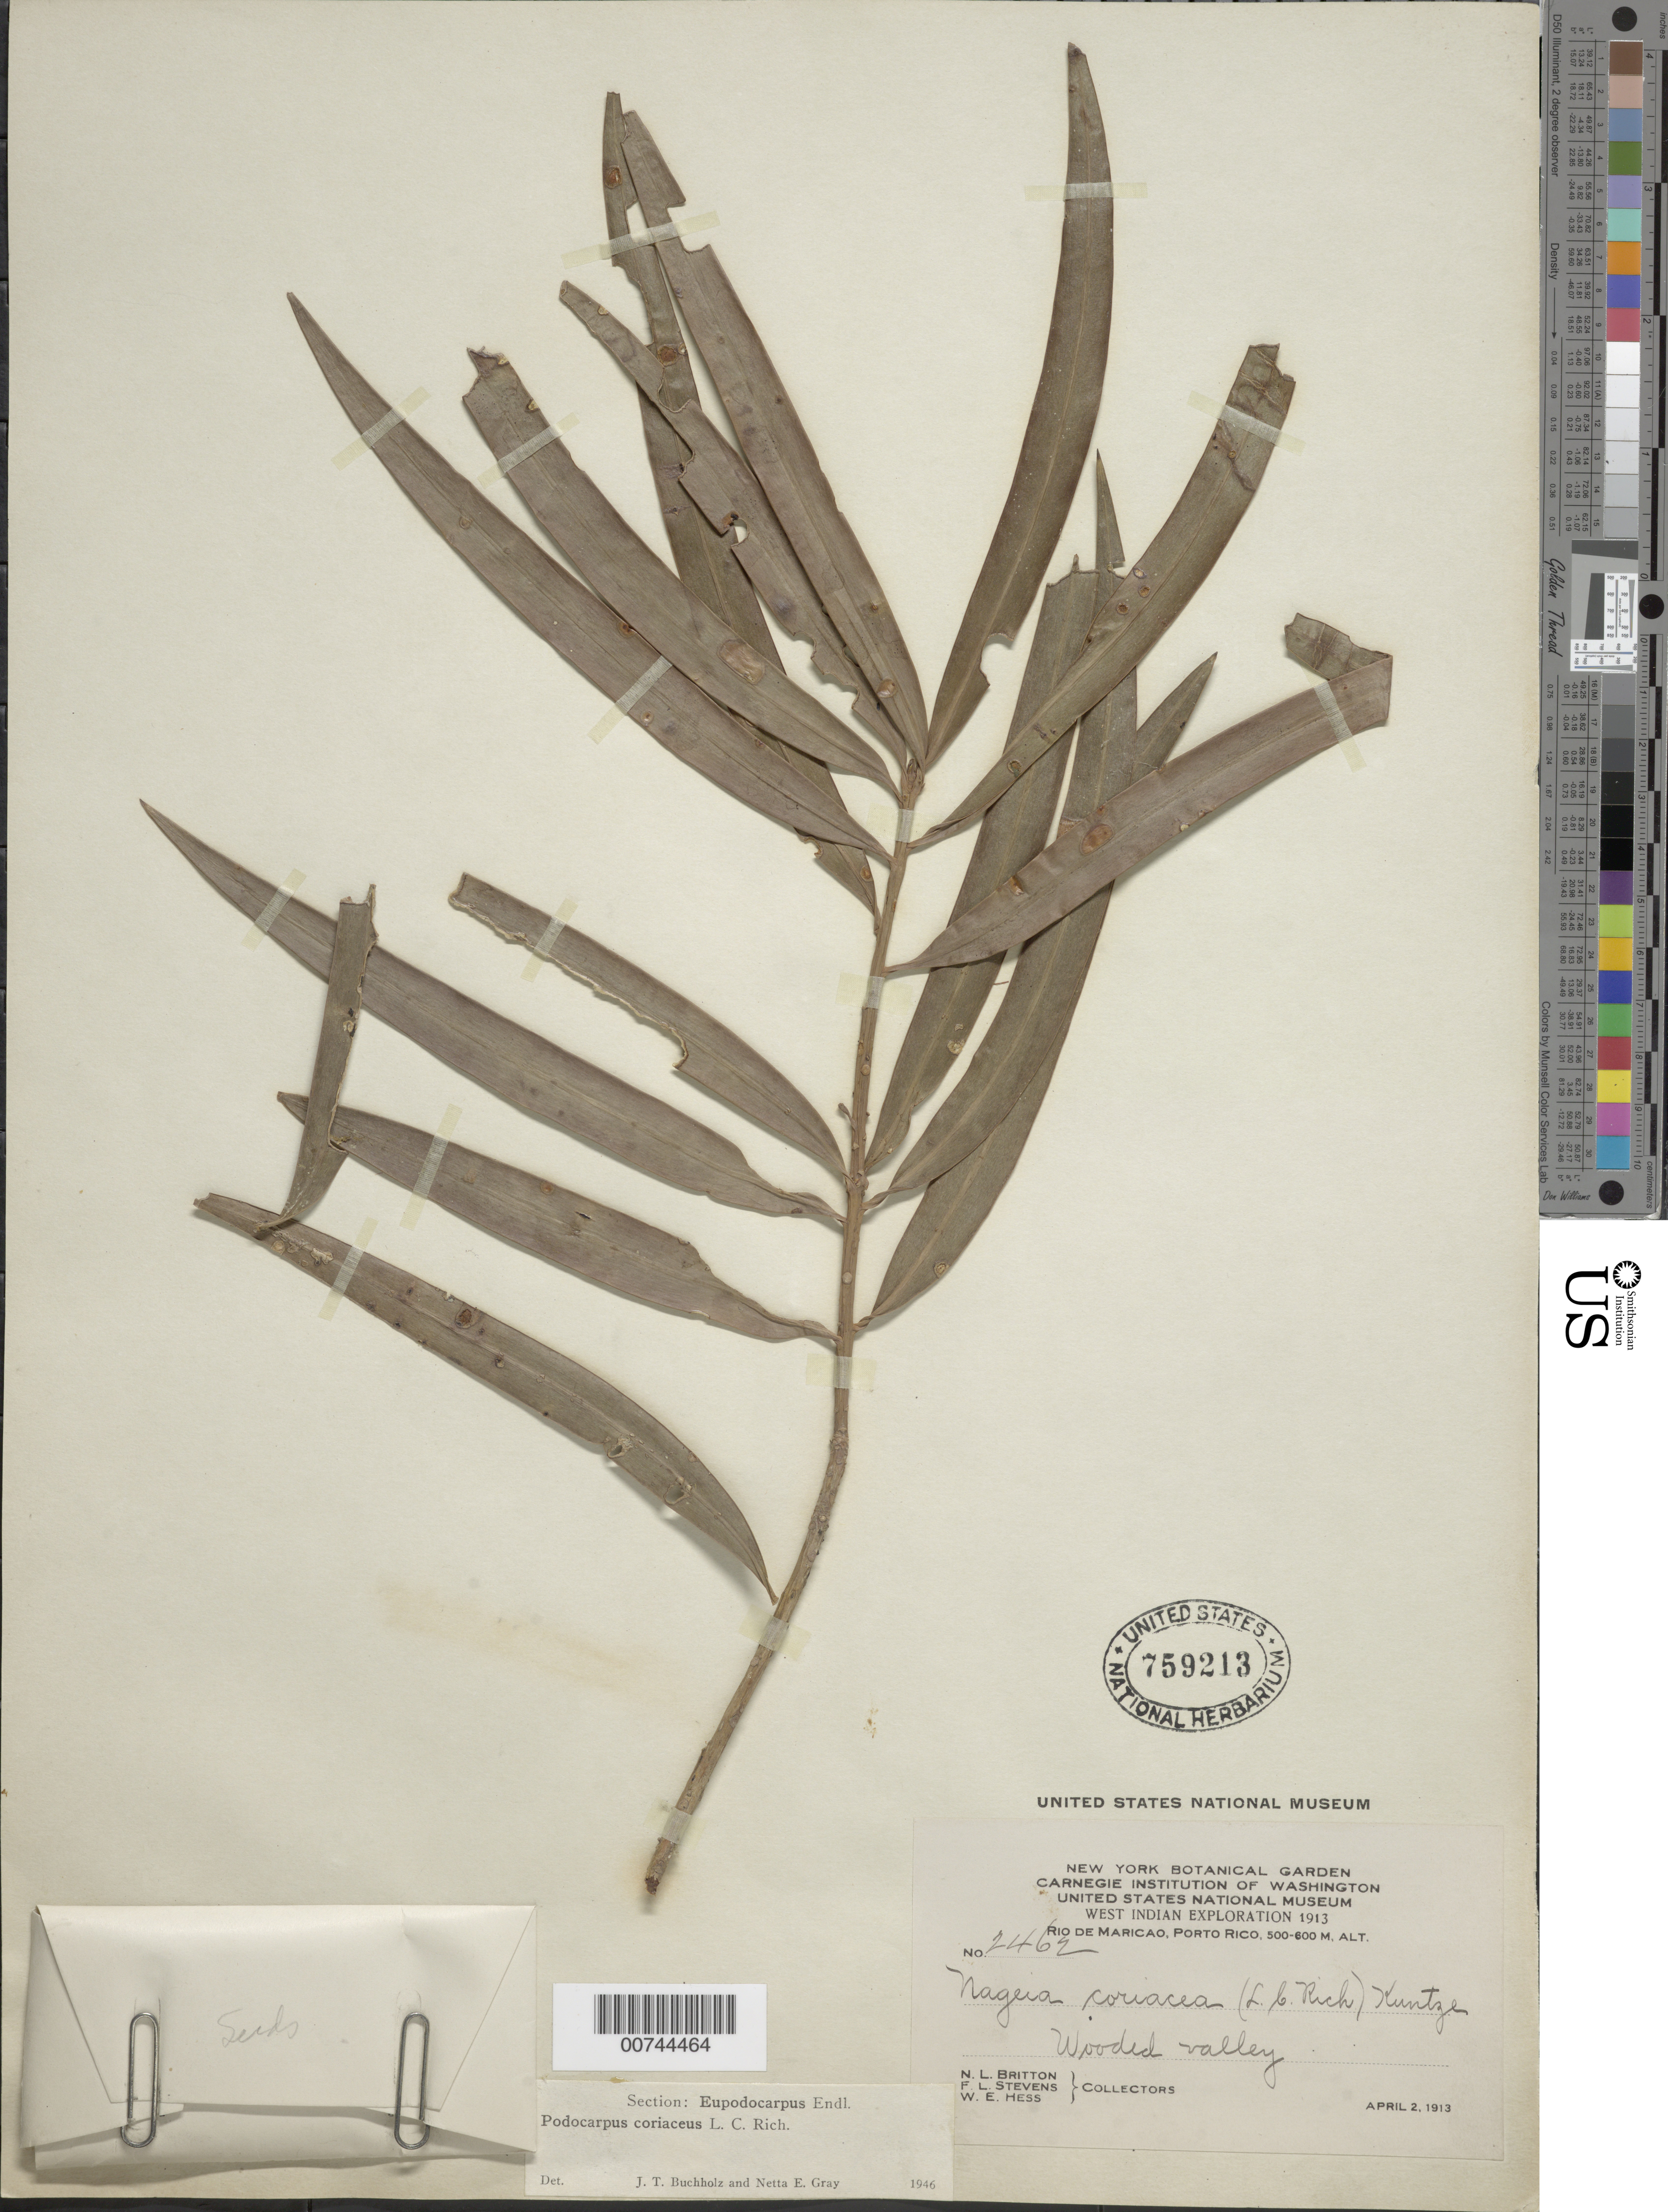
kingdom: Plantae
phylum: Tracheophyta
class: Pinopsida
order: Pinales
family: Podocarpaceae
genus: Podocarpus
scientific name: Podocarpus coriaceus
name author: Rich. & A. Rich.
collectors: N. Britton, F. L. Stevens & W. Hess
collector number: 2462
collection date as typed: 02 Apr 1913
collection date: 1913-04-02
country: Puerto Rico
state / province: Maricao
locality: Rio Maricao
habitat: Wooded valley.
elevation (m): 500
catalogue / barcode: US 759213